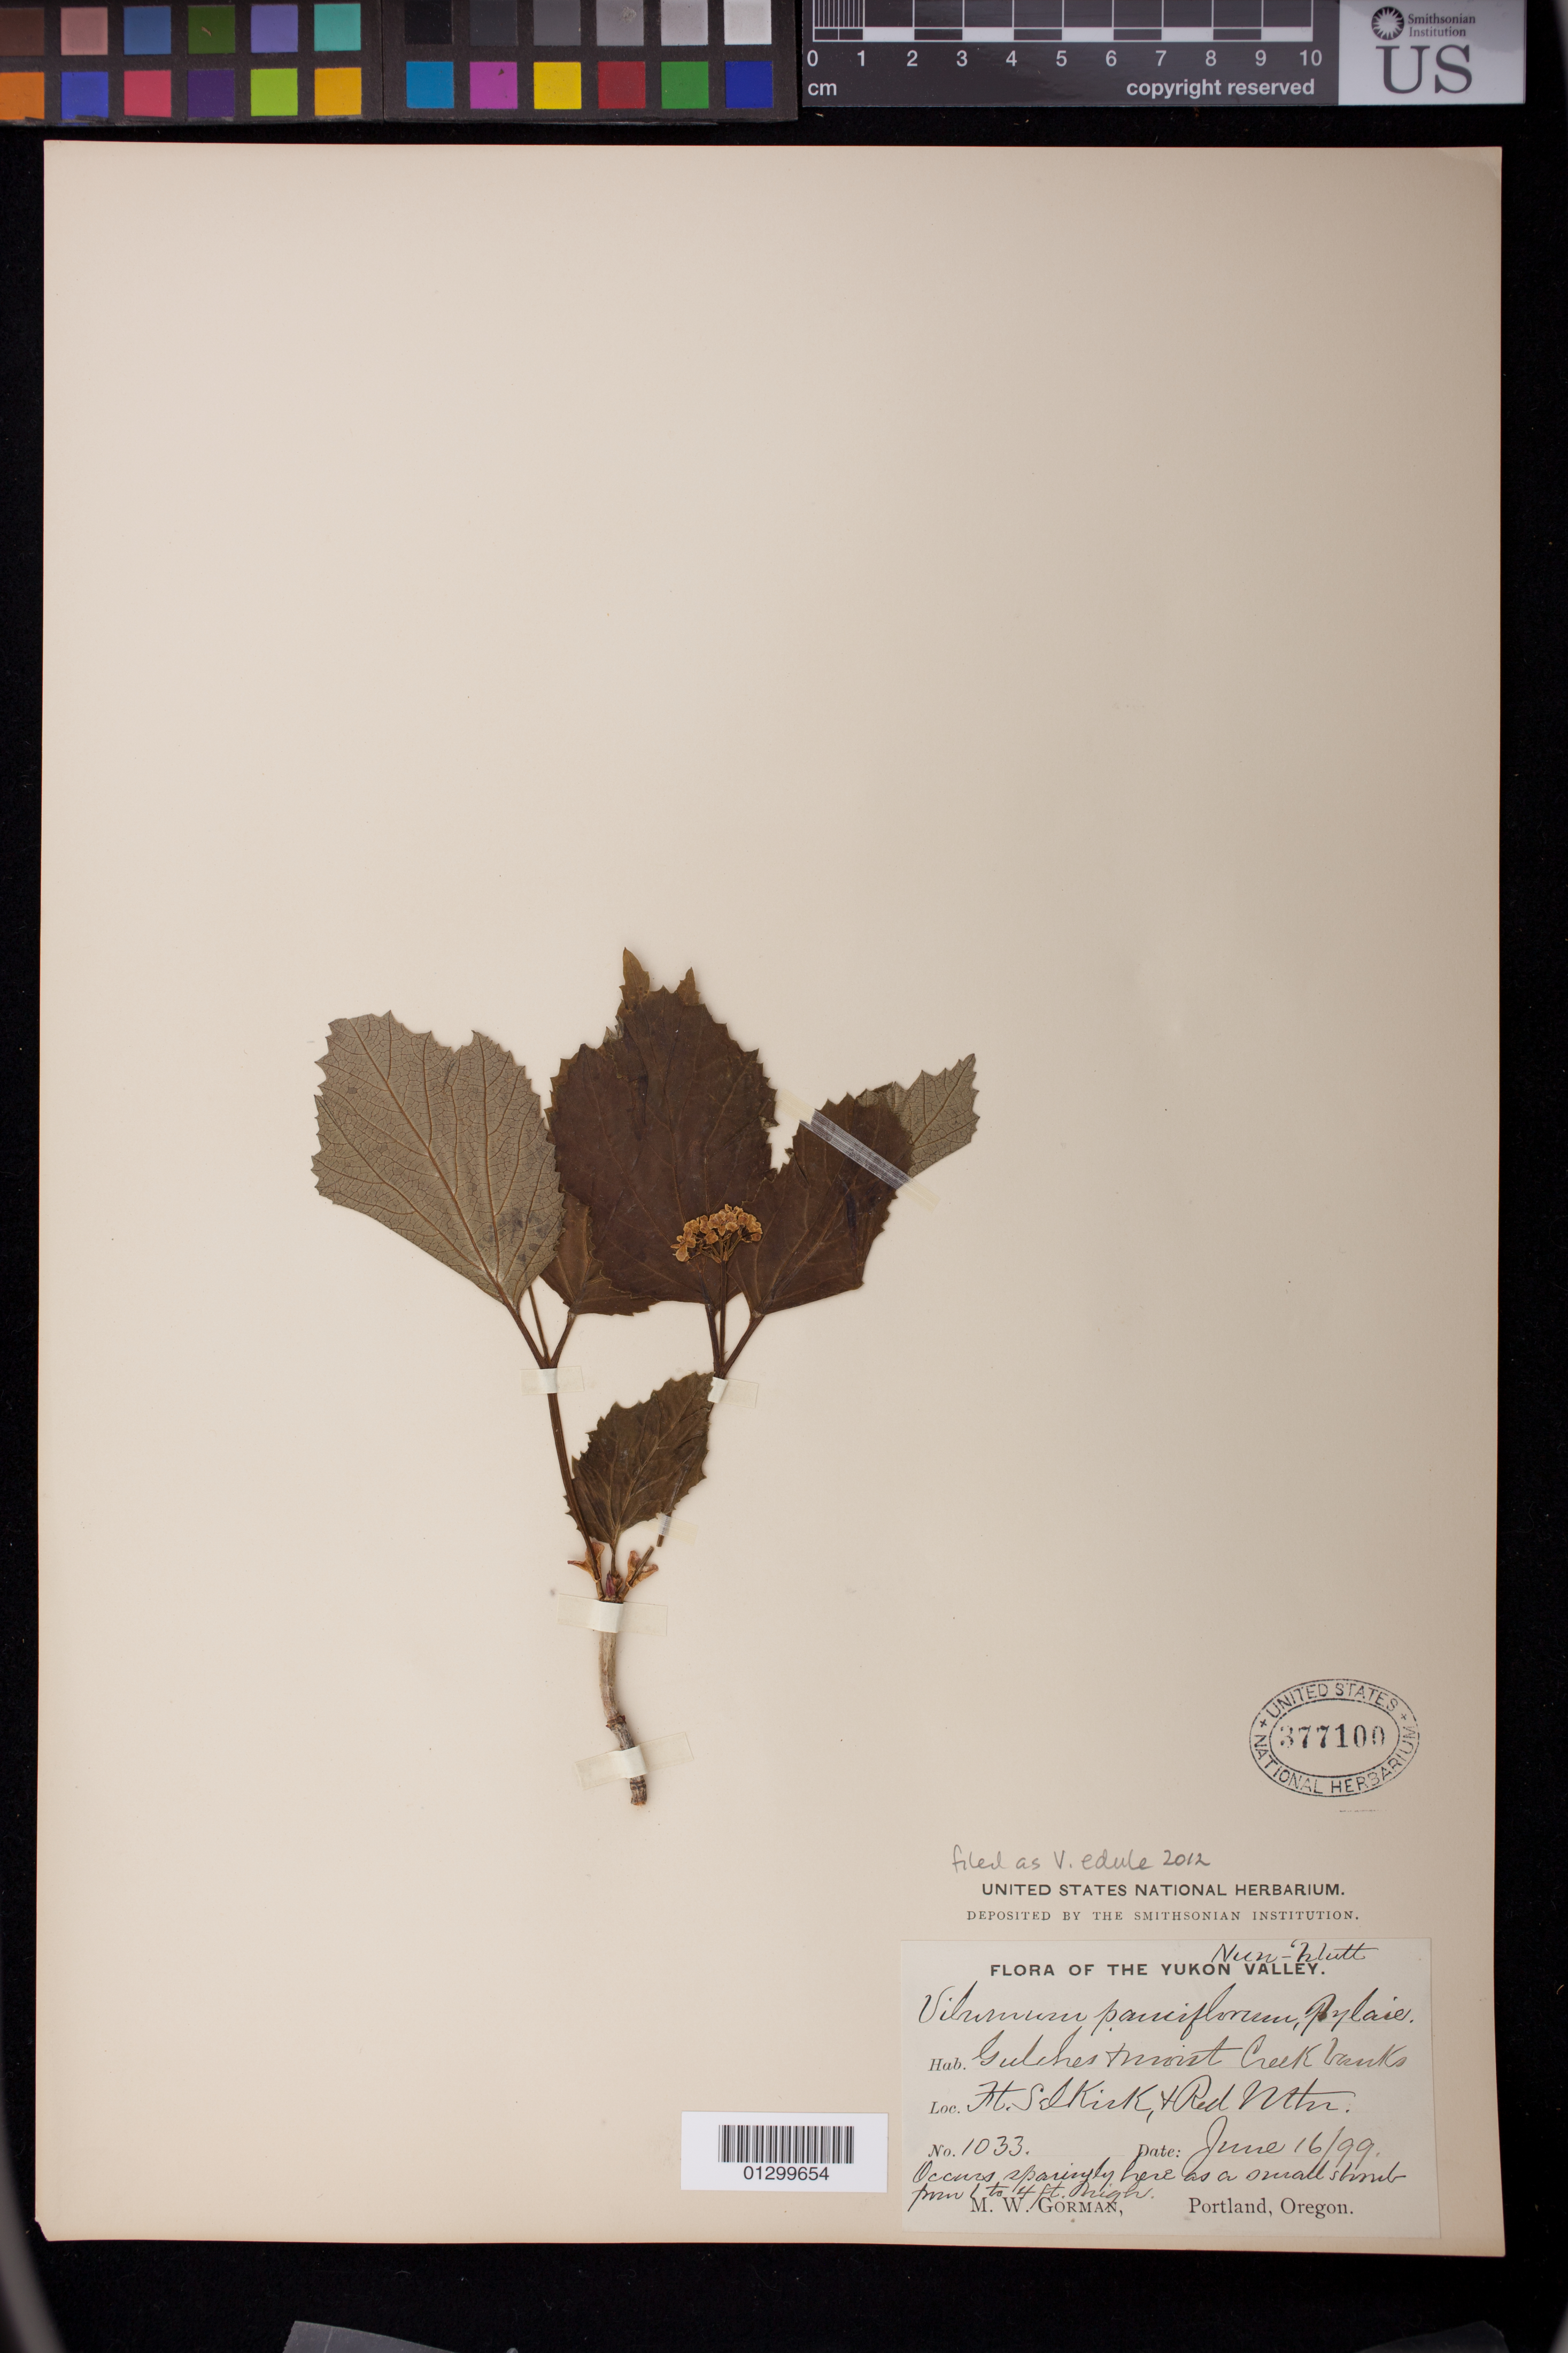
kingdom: Plantae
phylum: Tracheophyta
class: Magnoliopsida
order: Dipsacales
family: Viburnaceae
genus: Viburnum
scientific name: Viburnum edule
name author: (Michx.) Raf.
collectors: M. W. Gorman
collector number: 1033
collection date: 1899-06-16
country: Canada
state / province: Yukon Territory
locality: Fort Selkirk and Red Mountain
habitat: Gulches and moist creek banks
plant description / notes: Occurs sparingly here as a small shrub from 1 to 4 ft high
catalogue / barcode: US 377100